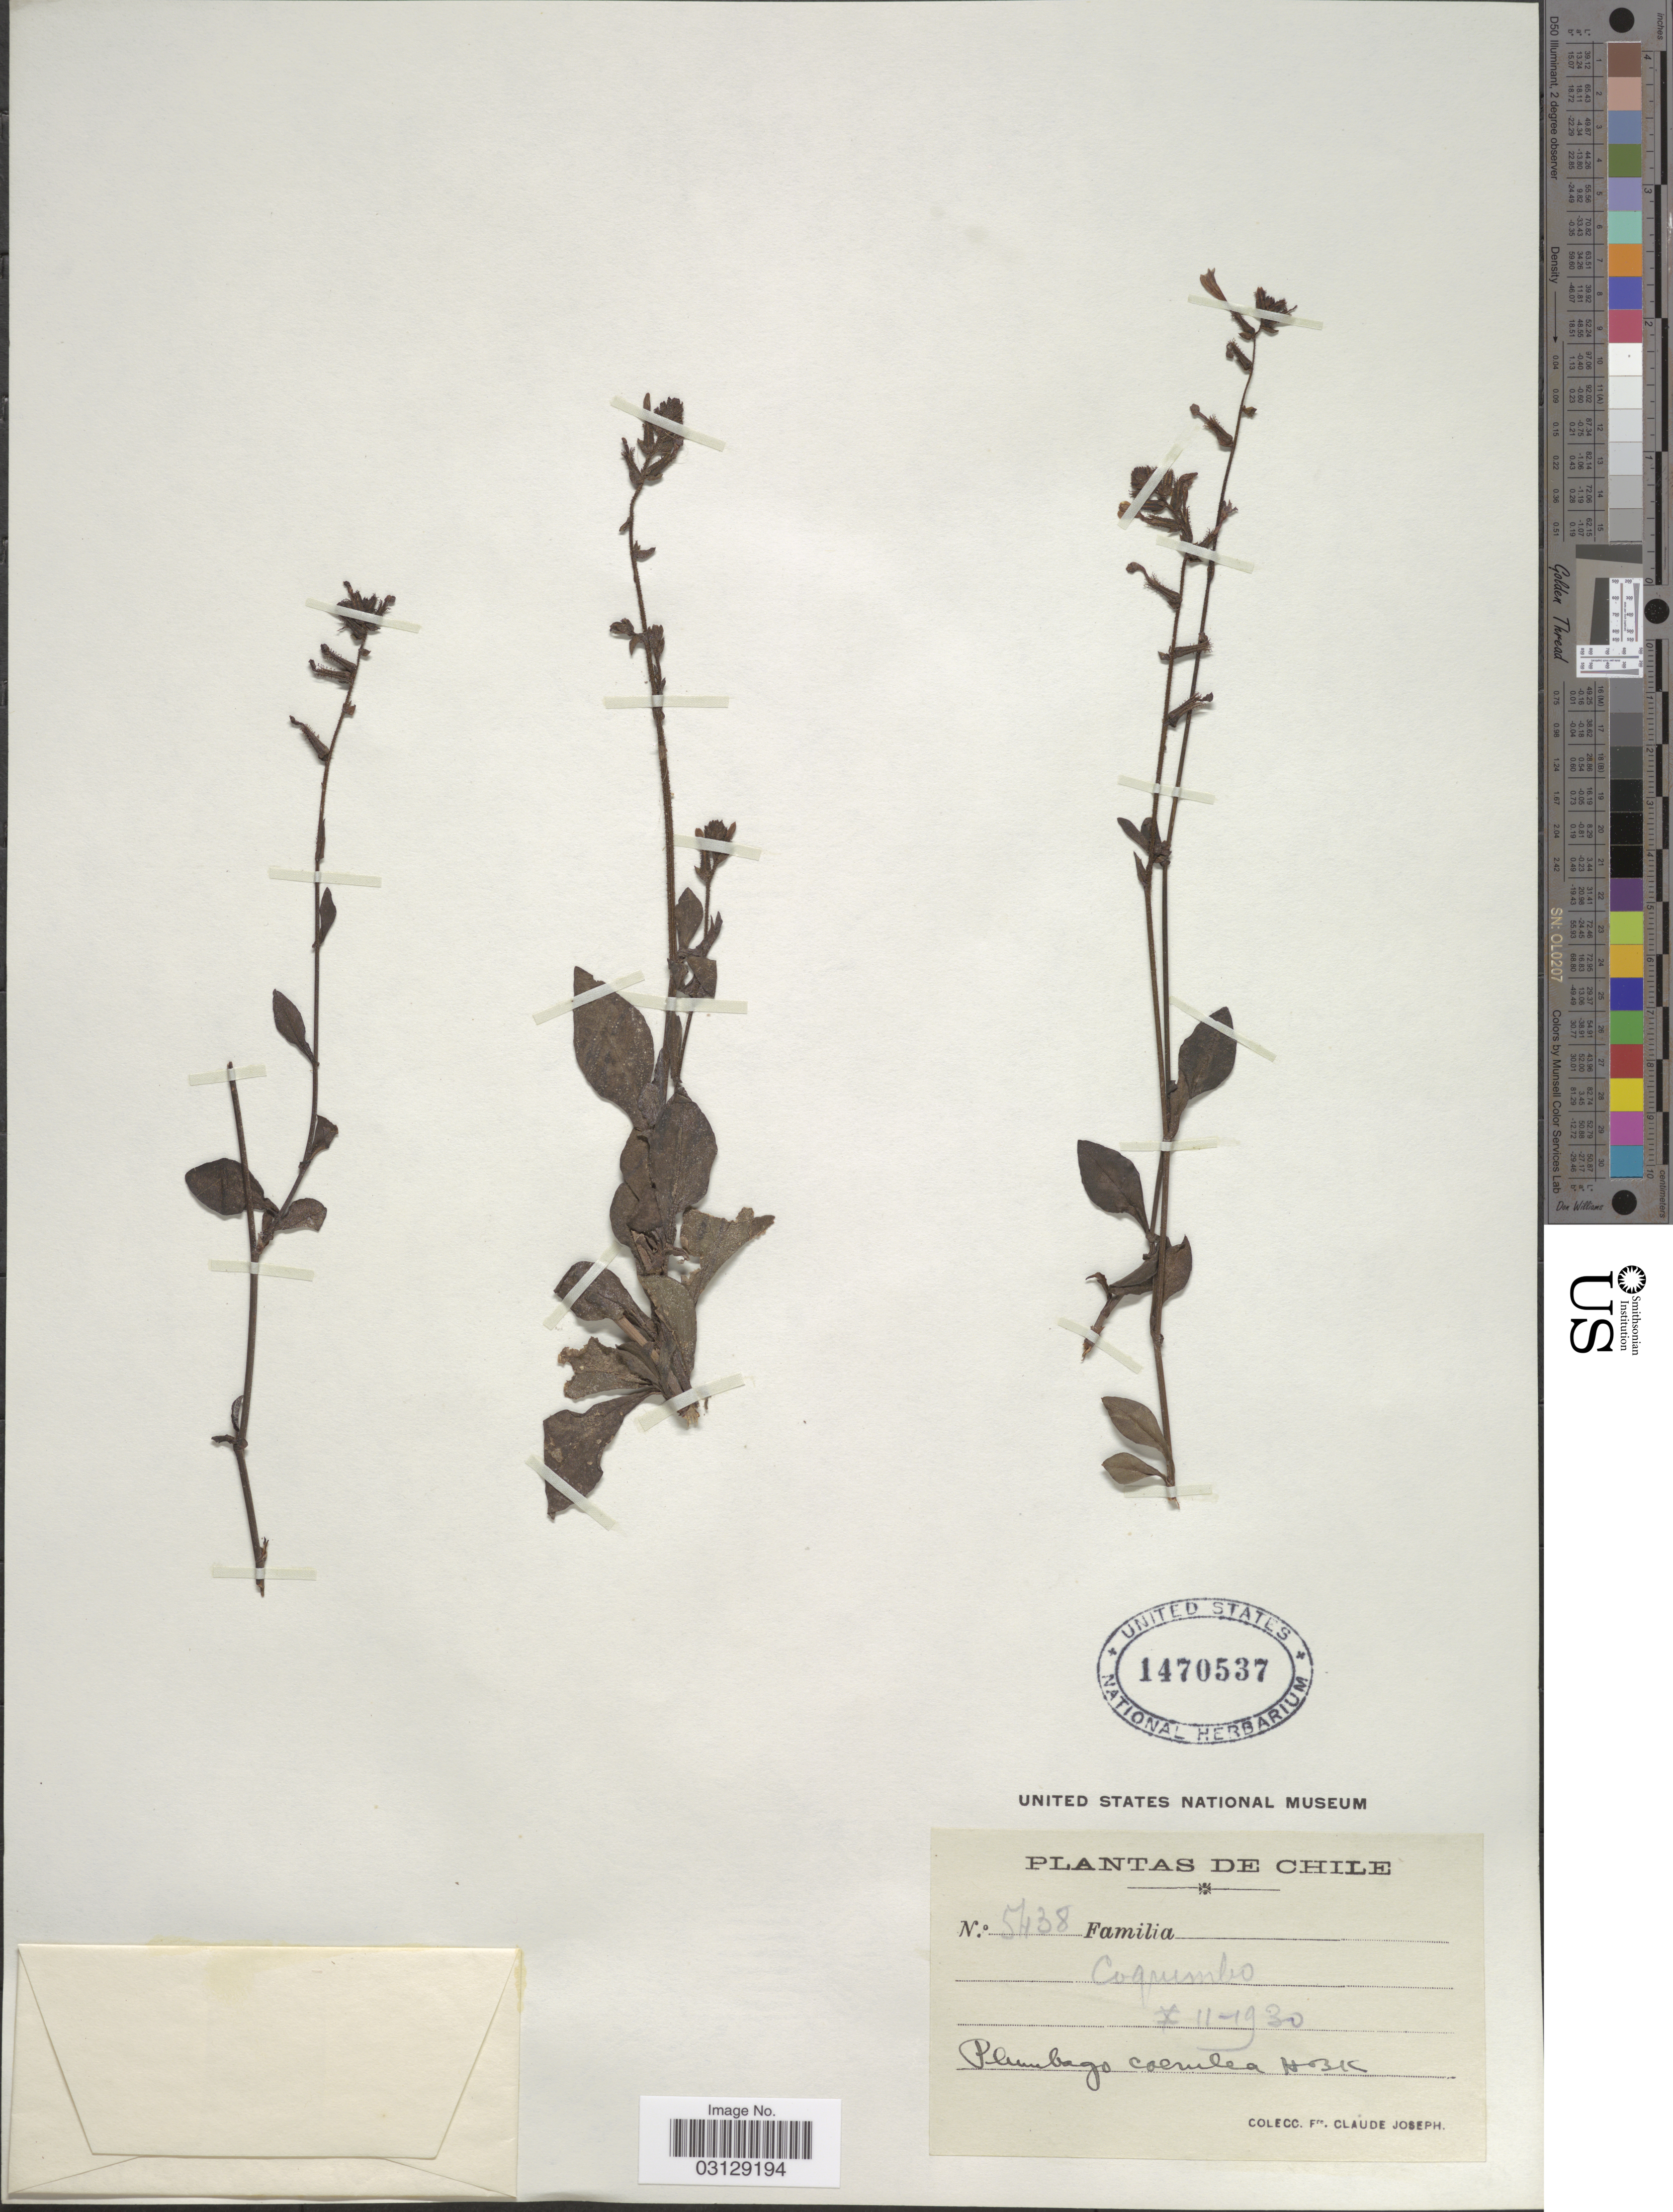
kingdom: Plantae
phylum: Tracheophyta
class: Magnoliopsida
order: Caryophyllales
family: Plumbaginaceae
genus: Plumbago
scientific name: Plumbago coerulea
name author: Auct.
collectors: Bro. Claude-Joseph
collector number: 5438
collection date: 1930-02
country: Chile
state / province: Coquimbo (IV)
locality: Coquimbo.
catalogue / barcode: US 1470537